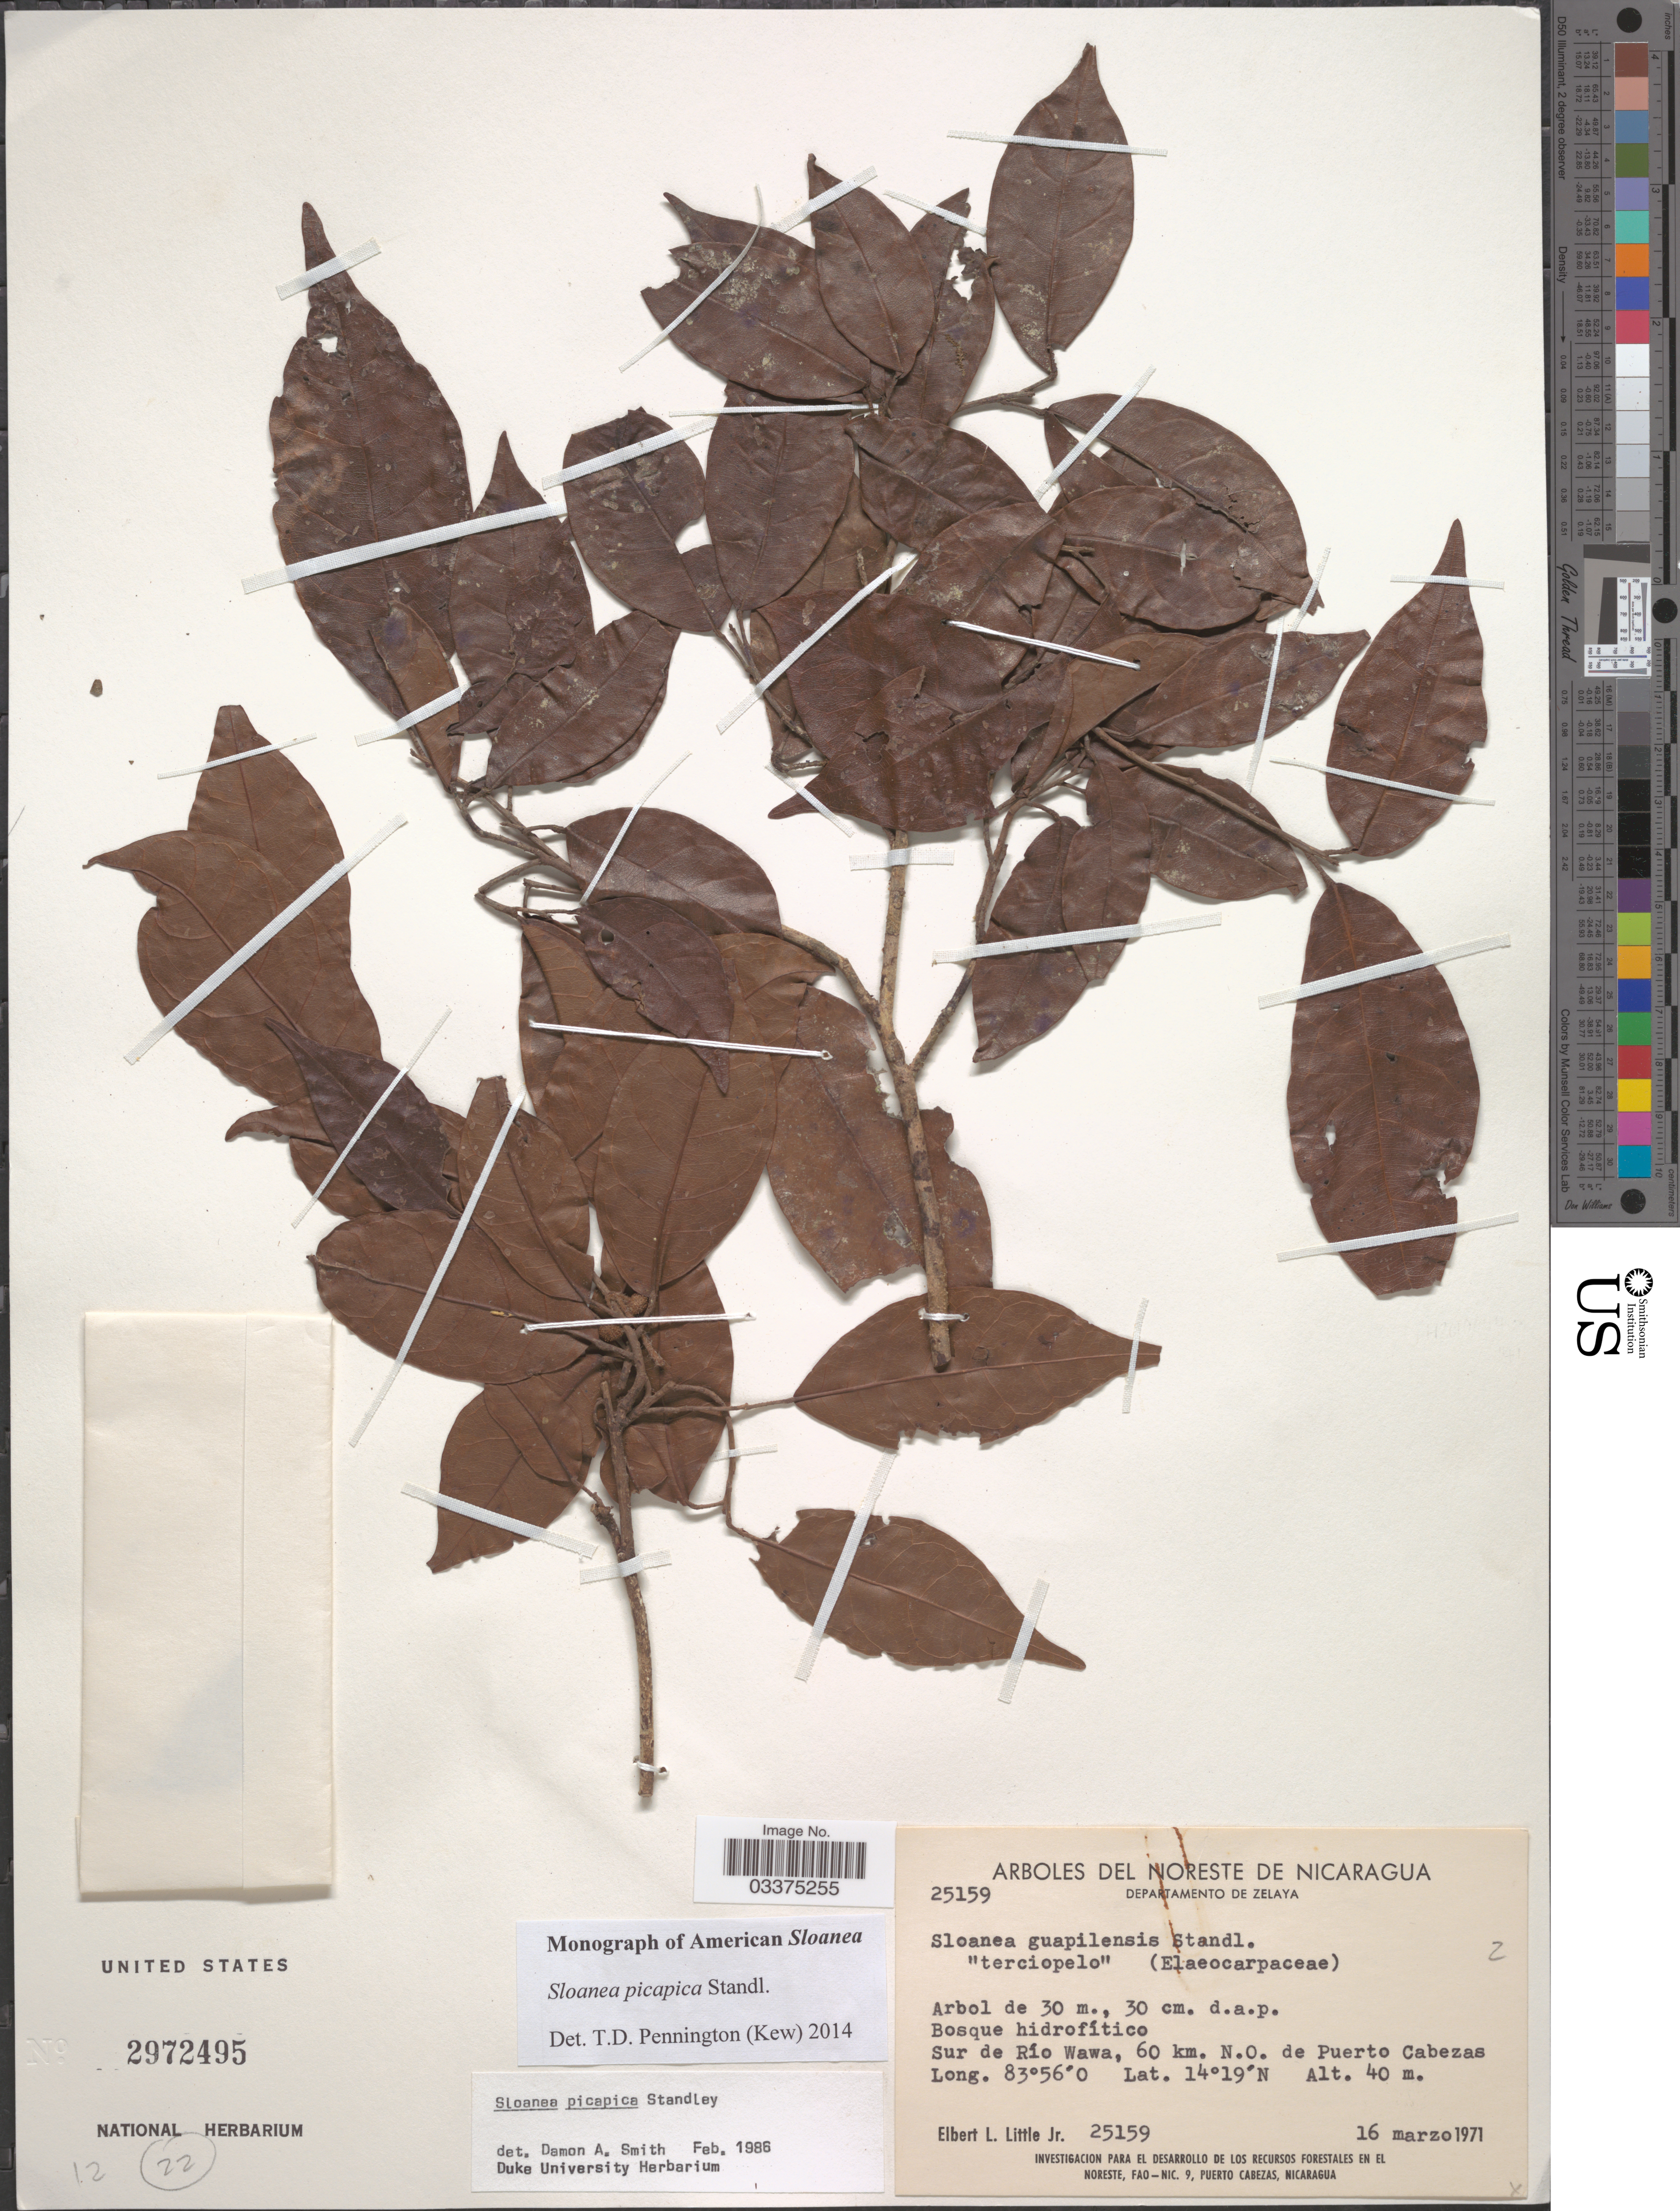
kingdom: Plantae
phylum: Tracheophyta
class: Magnoliopsida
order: Oxalidales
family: Elaeocarpaceae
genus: Sloanea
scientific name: Sloanea picapica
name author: Standl.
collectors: E. L. Little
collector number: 25159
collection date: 1971-03-16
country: Nicaragua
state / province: Atlántico Norte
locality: Noreste de Nicaragua. Departamento de Zelaya. Sur de Río Wawa, 60 km. N.O. de Puerto Cabezas.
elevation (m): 40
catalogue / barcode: US 2972495